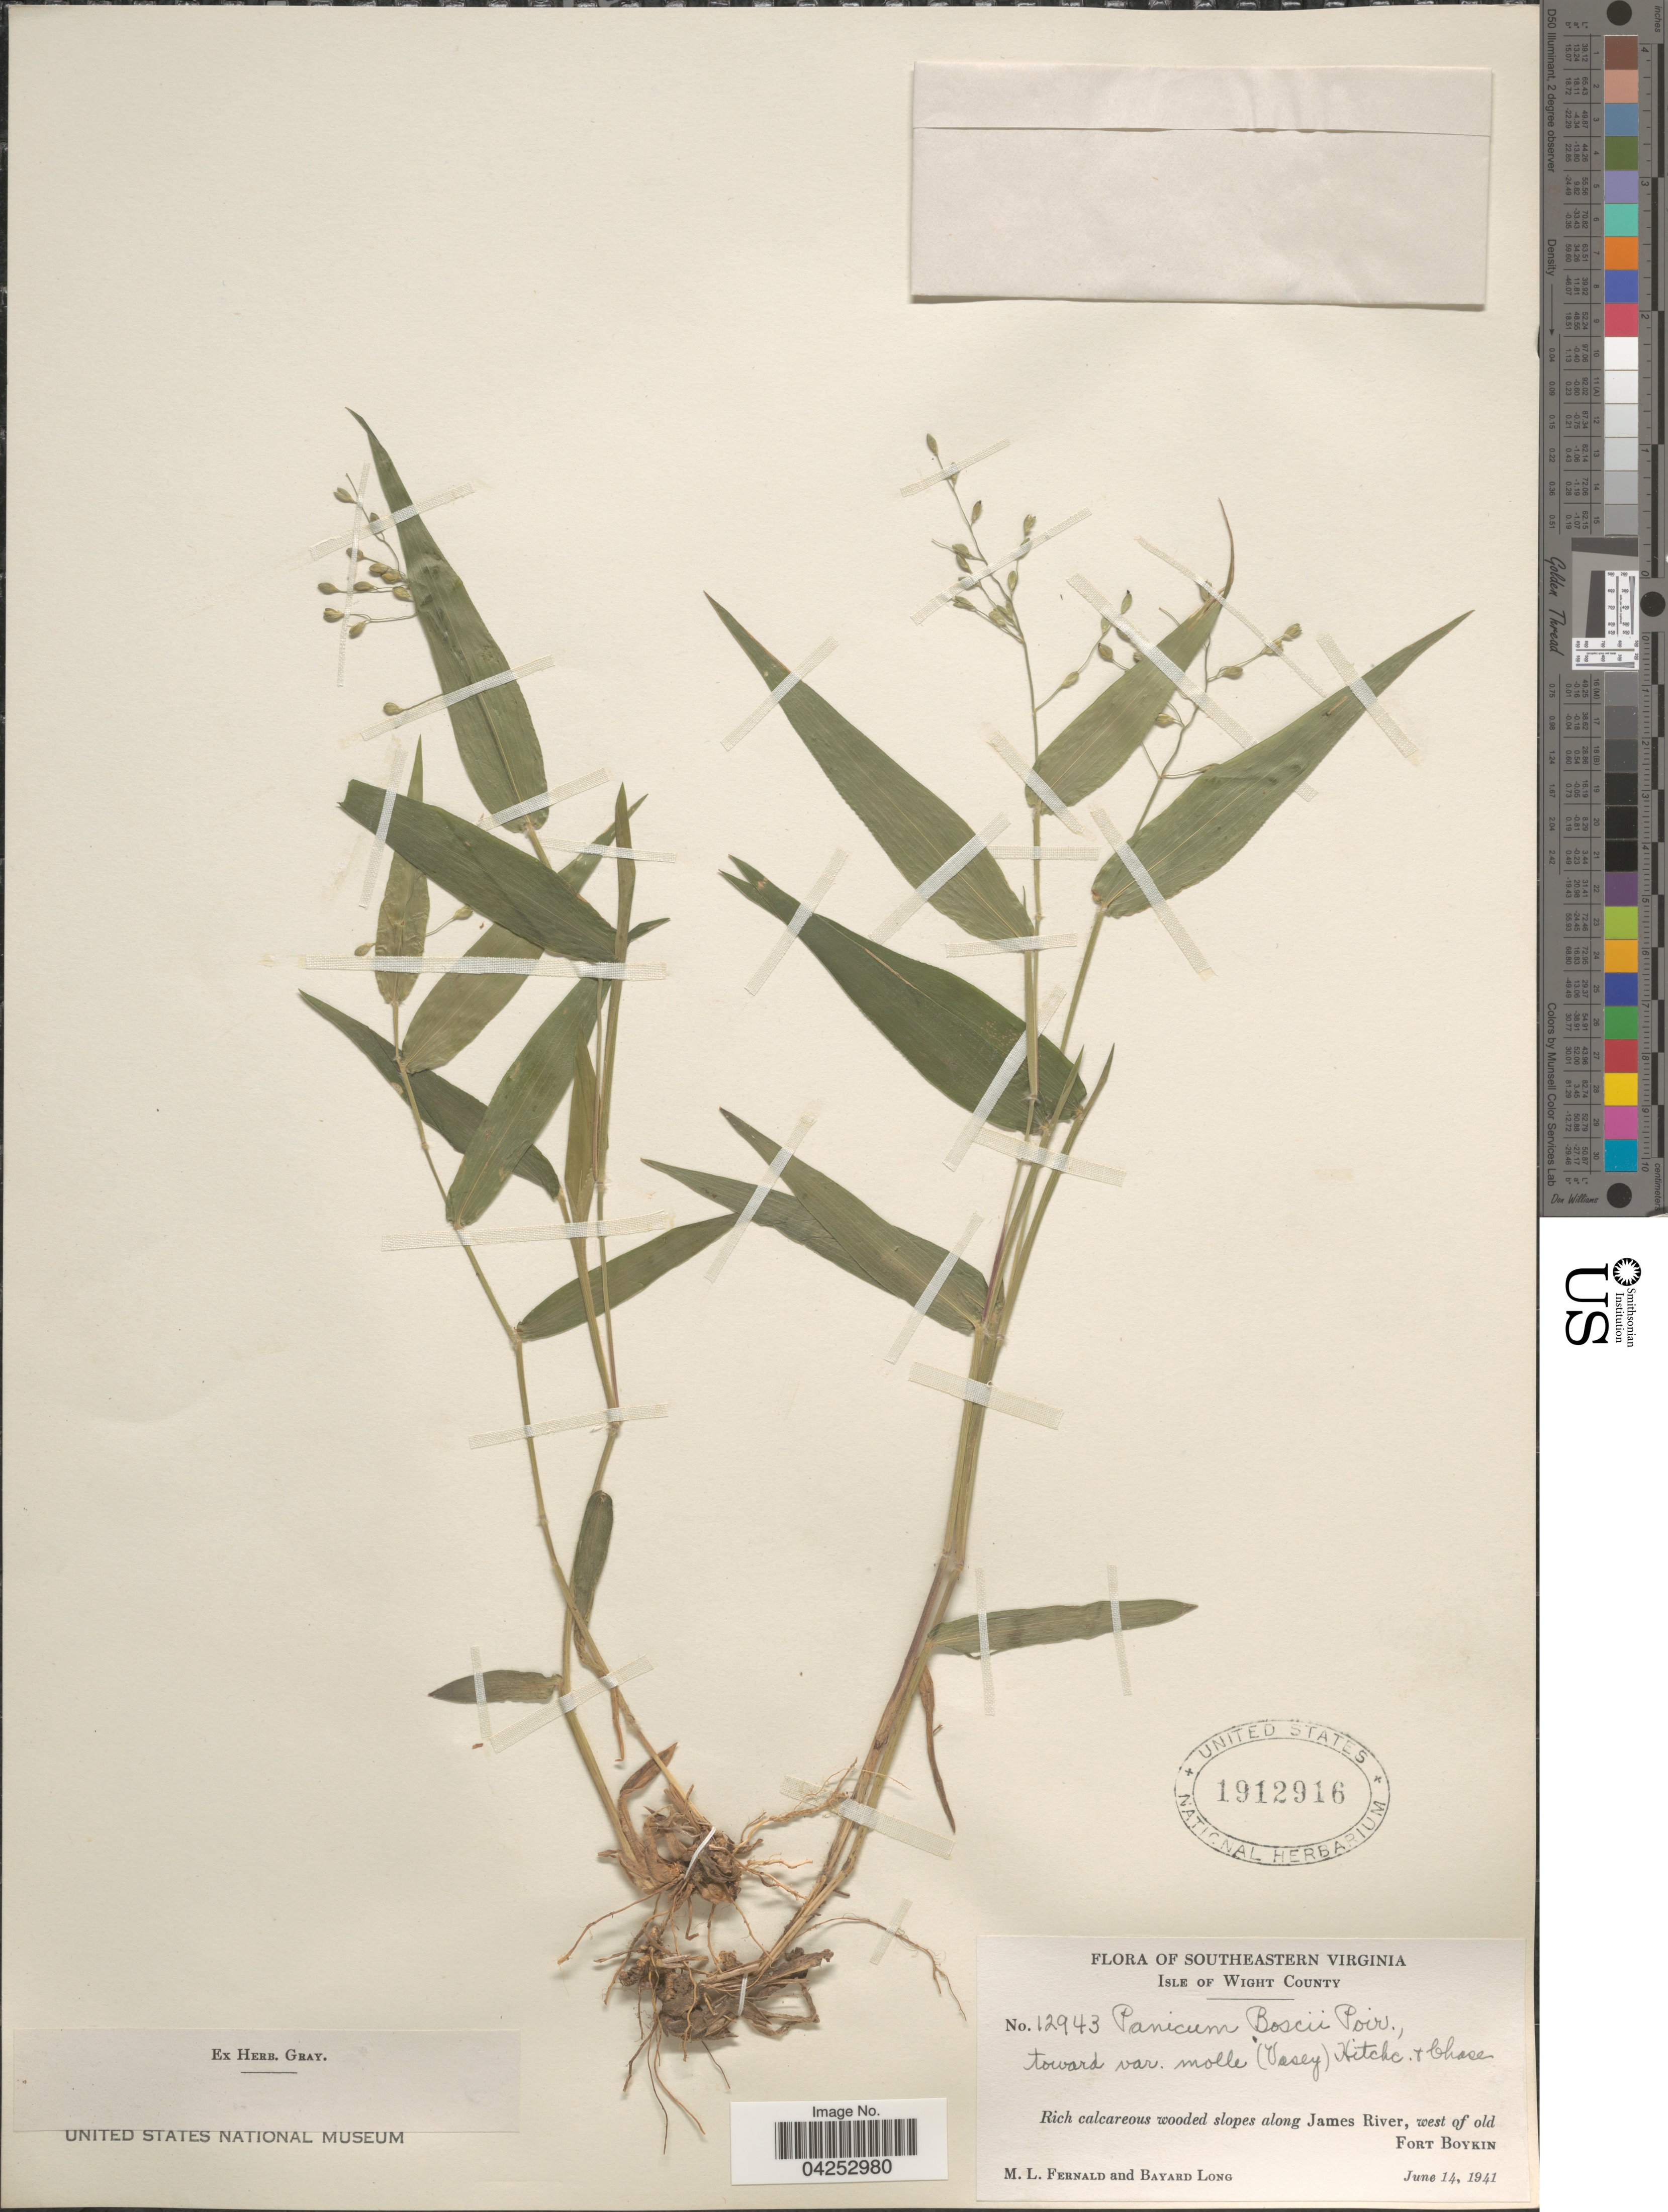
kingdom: Plantae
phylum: Tracheophyta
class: Liliopsida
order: Poales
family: Poaceae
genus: Dichanthelium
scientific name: Dichanthelium boscii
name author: (Poir.) Gould & C.A. Clark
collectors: M. L. Fernald & B. Long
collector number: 12943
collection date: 1941-06-14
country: United States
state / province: Virginia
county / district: Isle of Wight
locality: Southeastern Virginia. Isle of Wight County. Rich calcareous wooded slopes along James River, west of old Fort Boykin.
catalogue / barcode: US 1912916